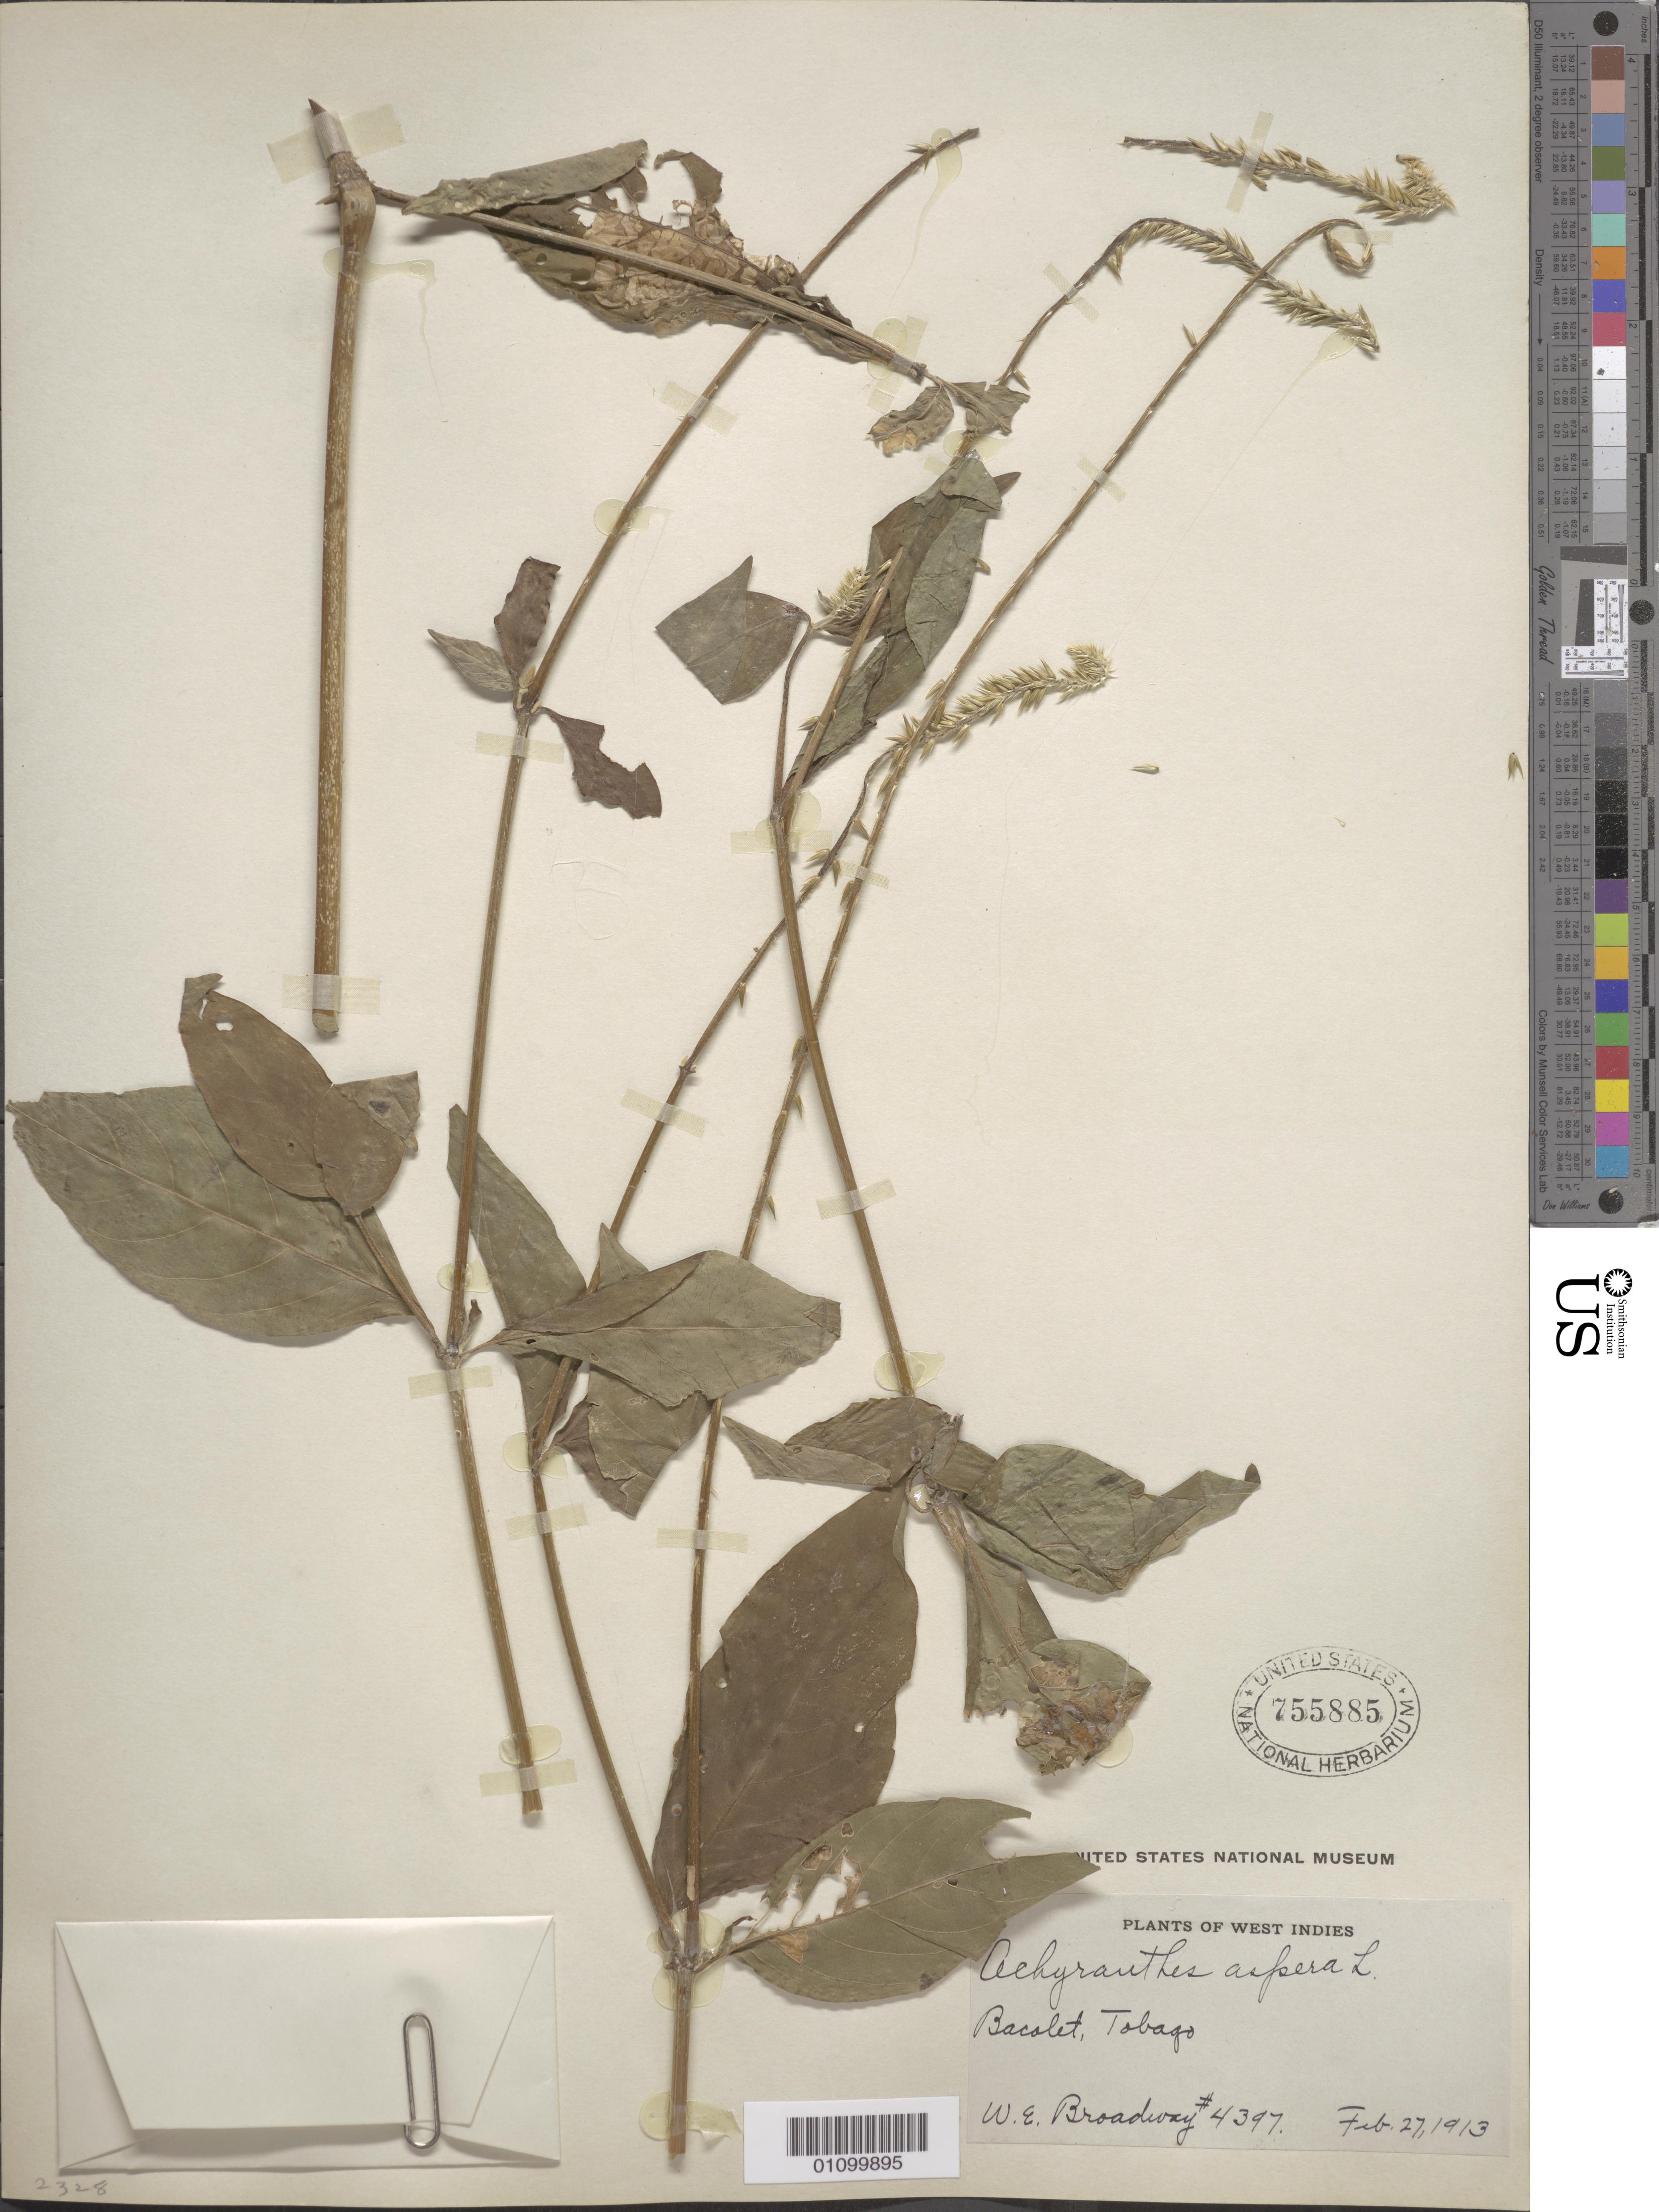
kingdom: Plantae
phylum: Tracheophyta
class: Magnoliopsida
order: Caryophyllales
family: Amaranthaceae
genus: Achyranthes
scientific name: Achyranthes aspera var. aspera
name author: L.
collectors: W. E. Broadway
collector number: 4397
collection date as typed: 27 Feb 1913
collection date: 1913-02-27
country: Trinidad and Tobago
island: Tobago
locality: Bacolet, Tobago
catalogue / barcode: US 755885